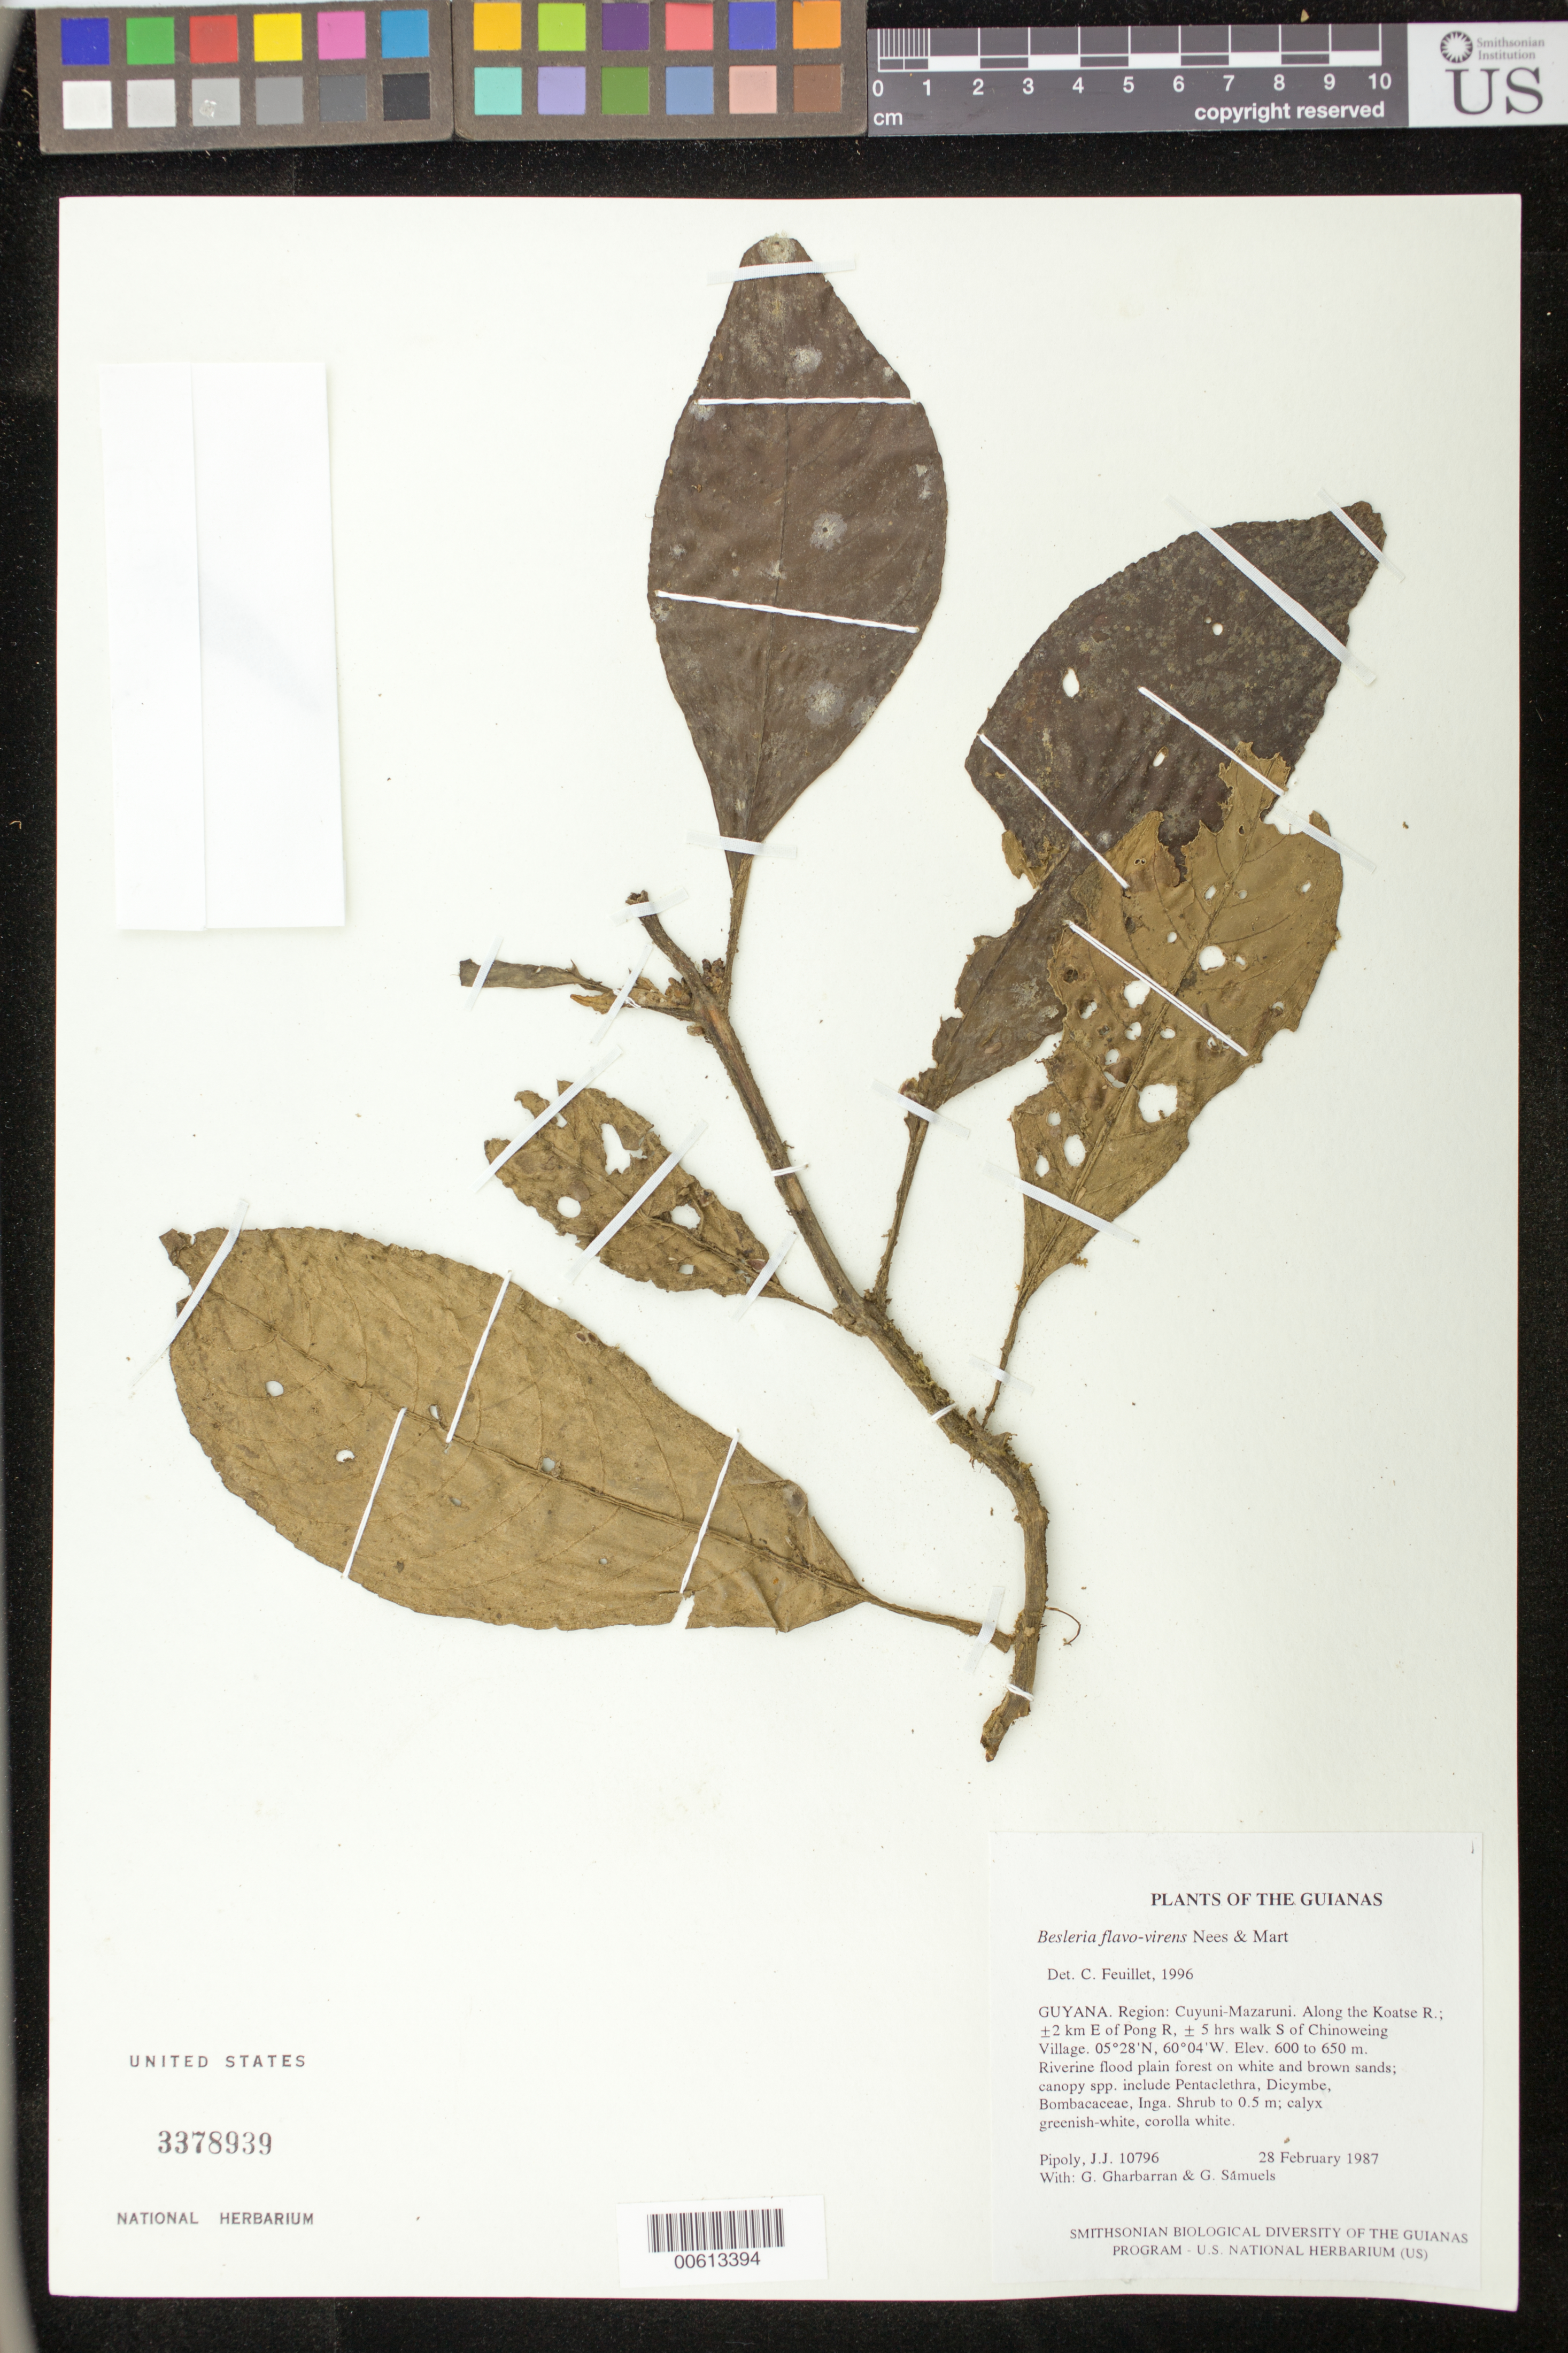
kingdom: Plantae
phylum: Tracheophyta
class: Magnoliopsida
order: Lamiales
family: Gesneriaceae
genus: Besleria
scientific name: Besleria flavo-virens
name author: Nees & Mart.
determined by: Feuillet, C.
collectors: J. J. Pipoly, G. Gharbarran & G. Samuels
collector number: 10796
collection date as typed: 28 Feb 1987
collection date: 1987-02-28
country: Guyana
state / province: Cuyuni-Mazaruni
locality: Along Koatse R.; ±2 km E of Pong River, ±5 hrs walk S of Chinoweing Village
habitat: Riverine flood plain forest on white and brown sands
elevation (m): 600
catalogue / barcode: US 3378939